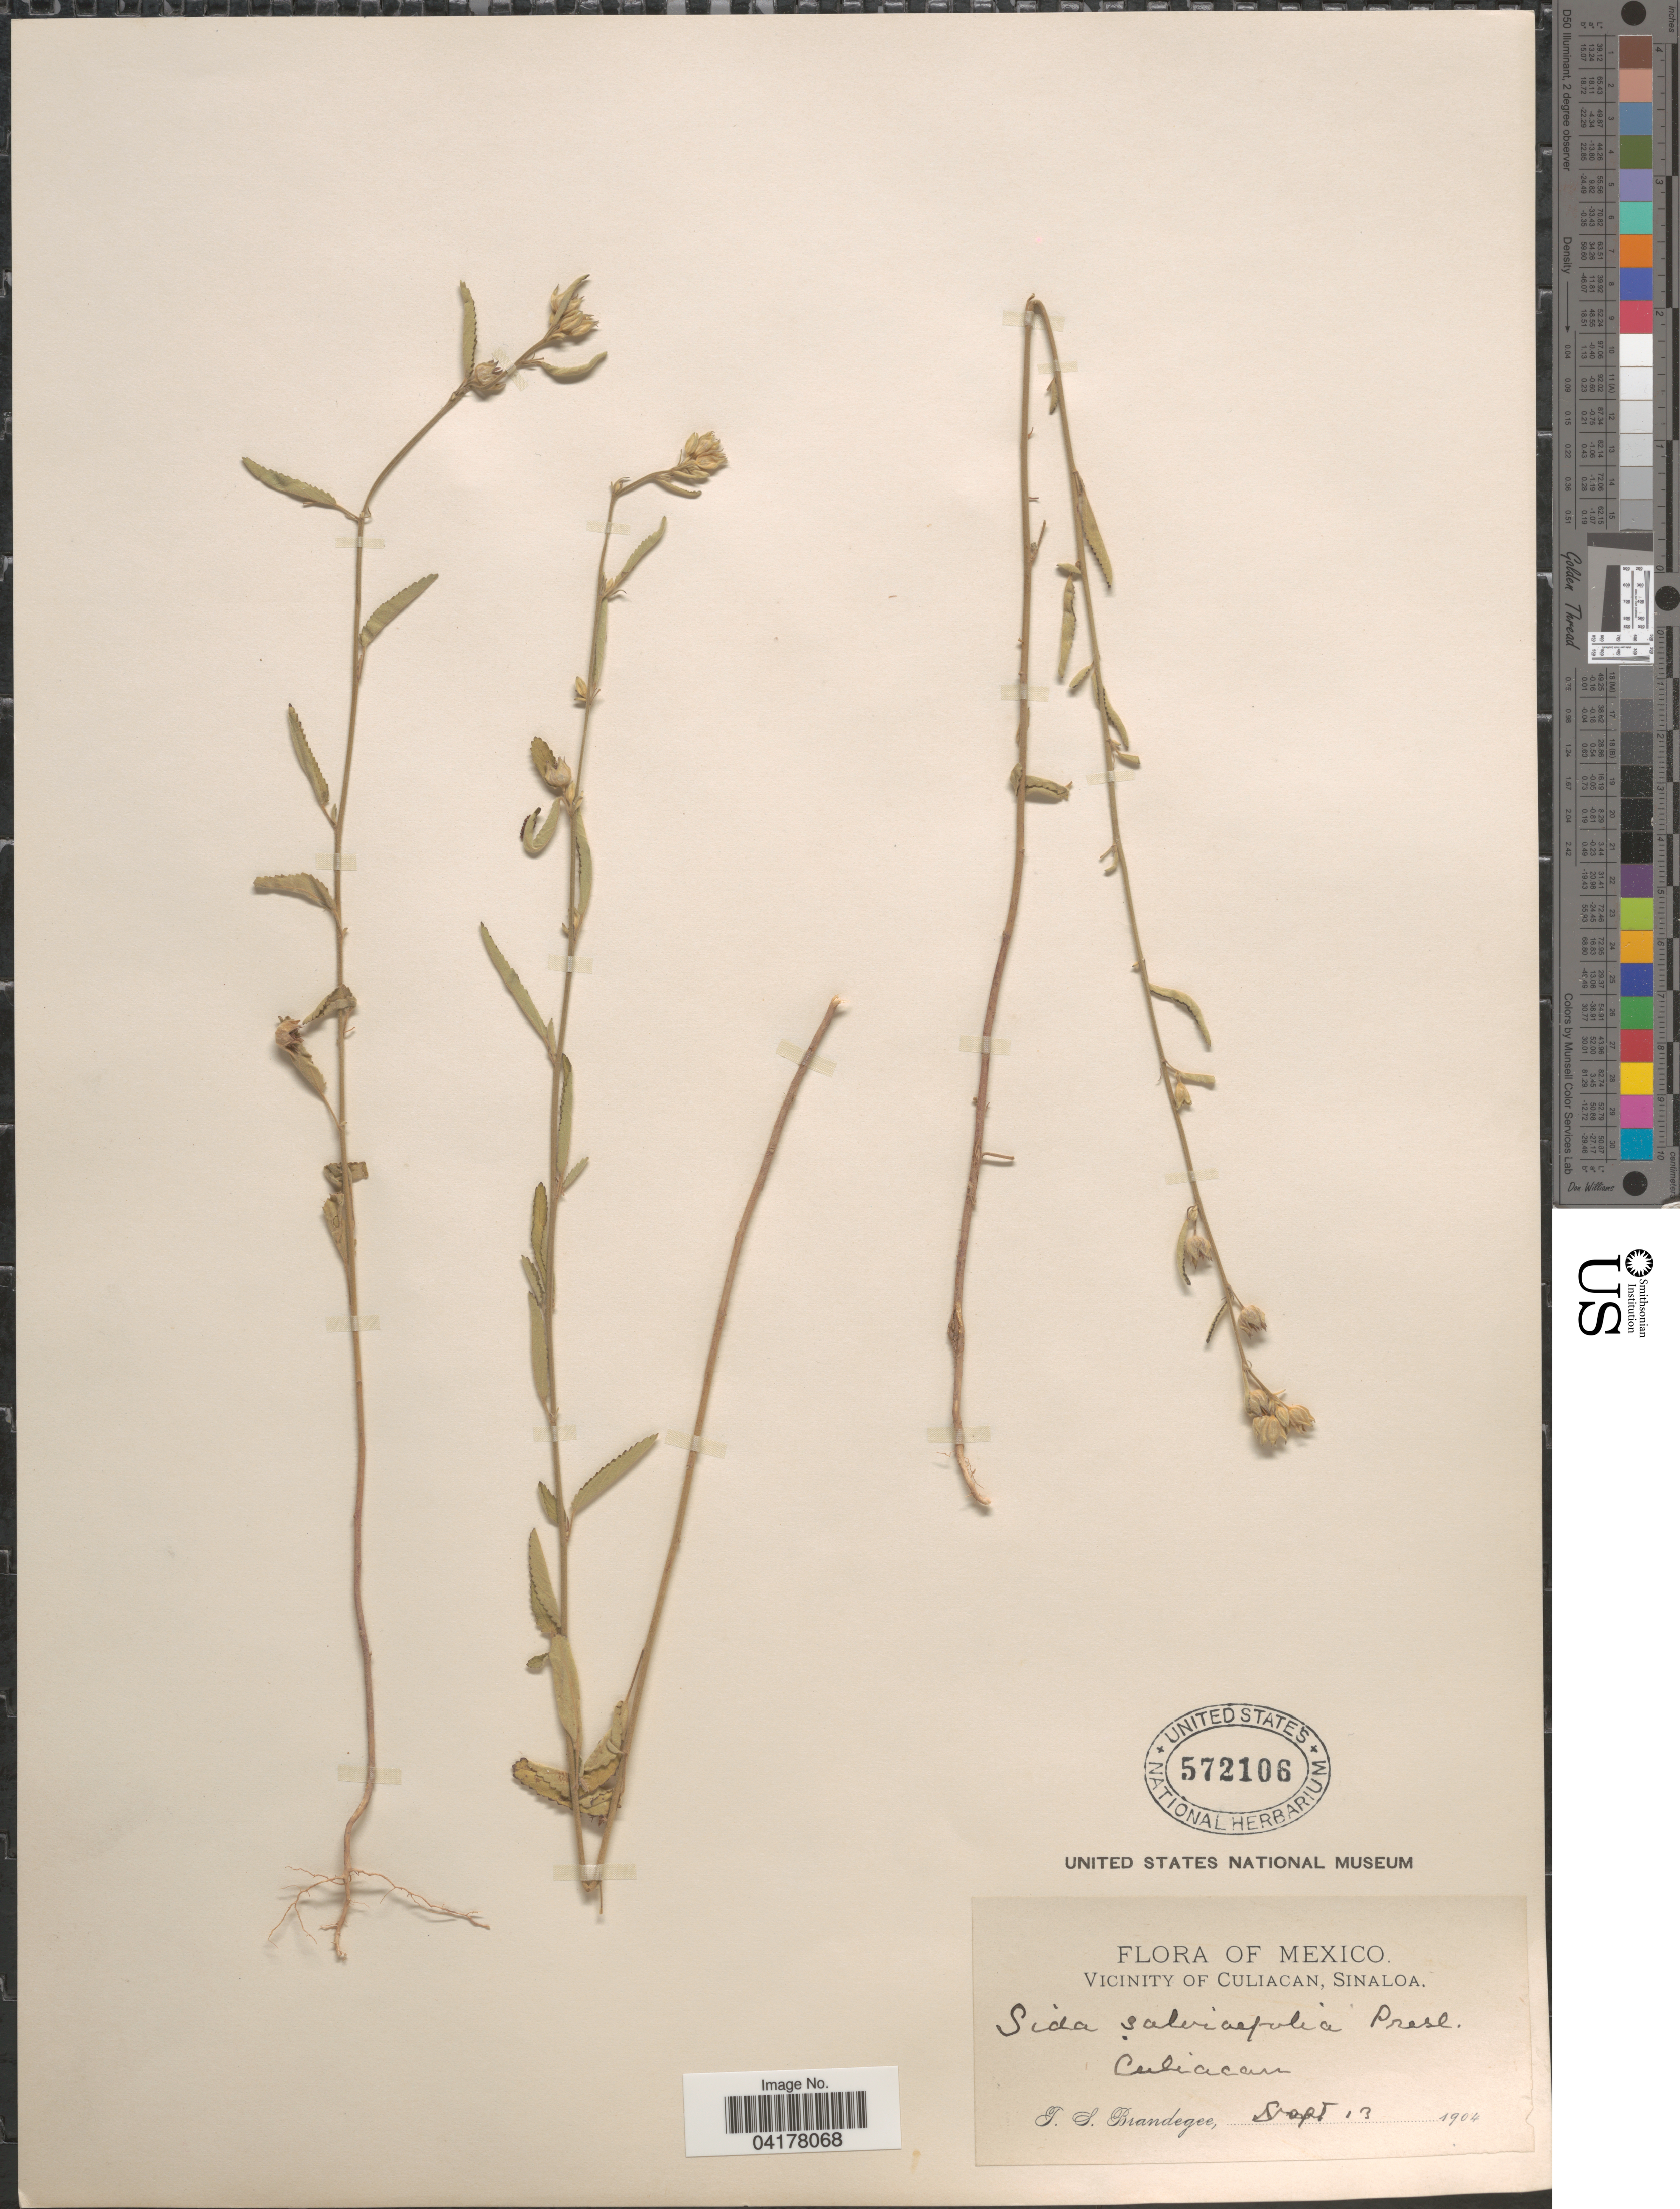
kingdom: Plantae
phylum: Tracheophyta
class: Magnoliopsida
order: Malvales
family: Malvaceae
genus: Sida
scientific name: Sida salviifolia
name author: C. Presl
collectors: T. S. Brandegee (herbarium)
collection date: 1904-09-13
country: Mexico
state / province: Sinaloa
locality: Vicinity of Culiacan. Culiacan.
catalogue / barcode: US 572106